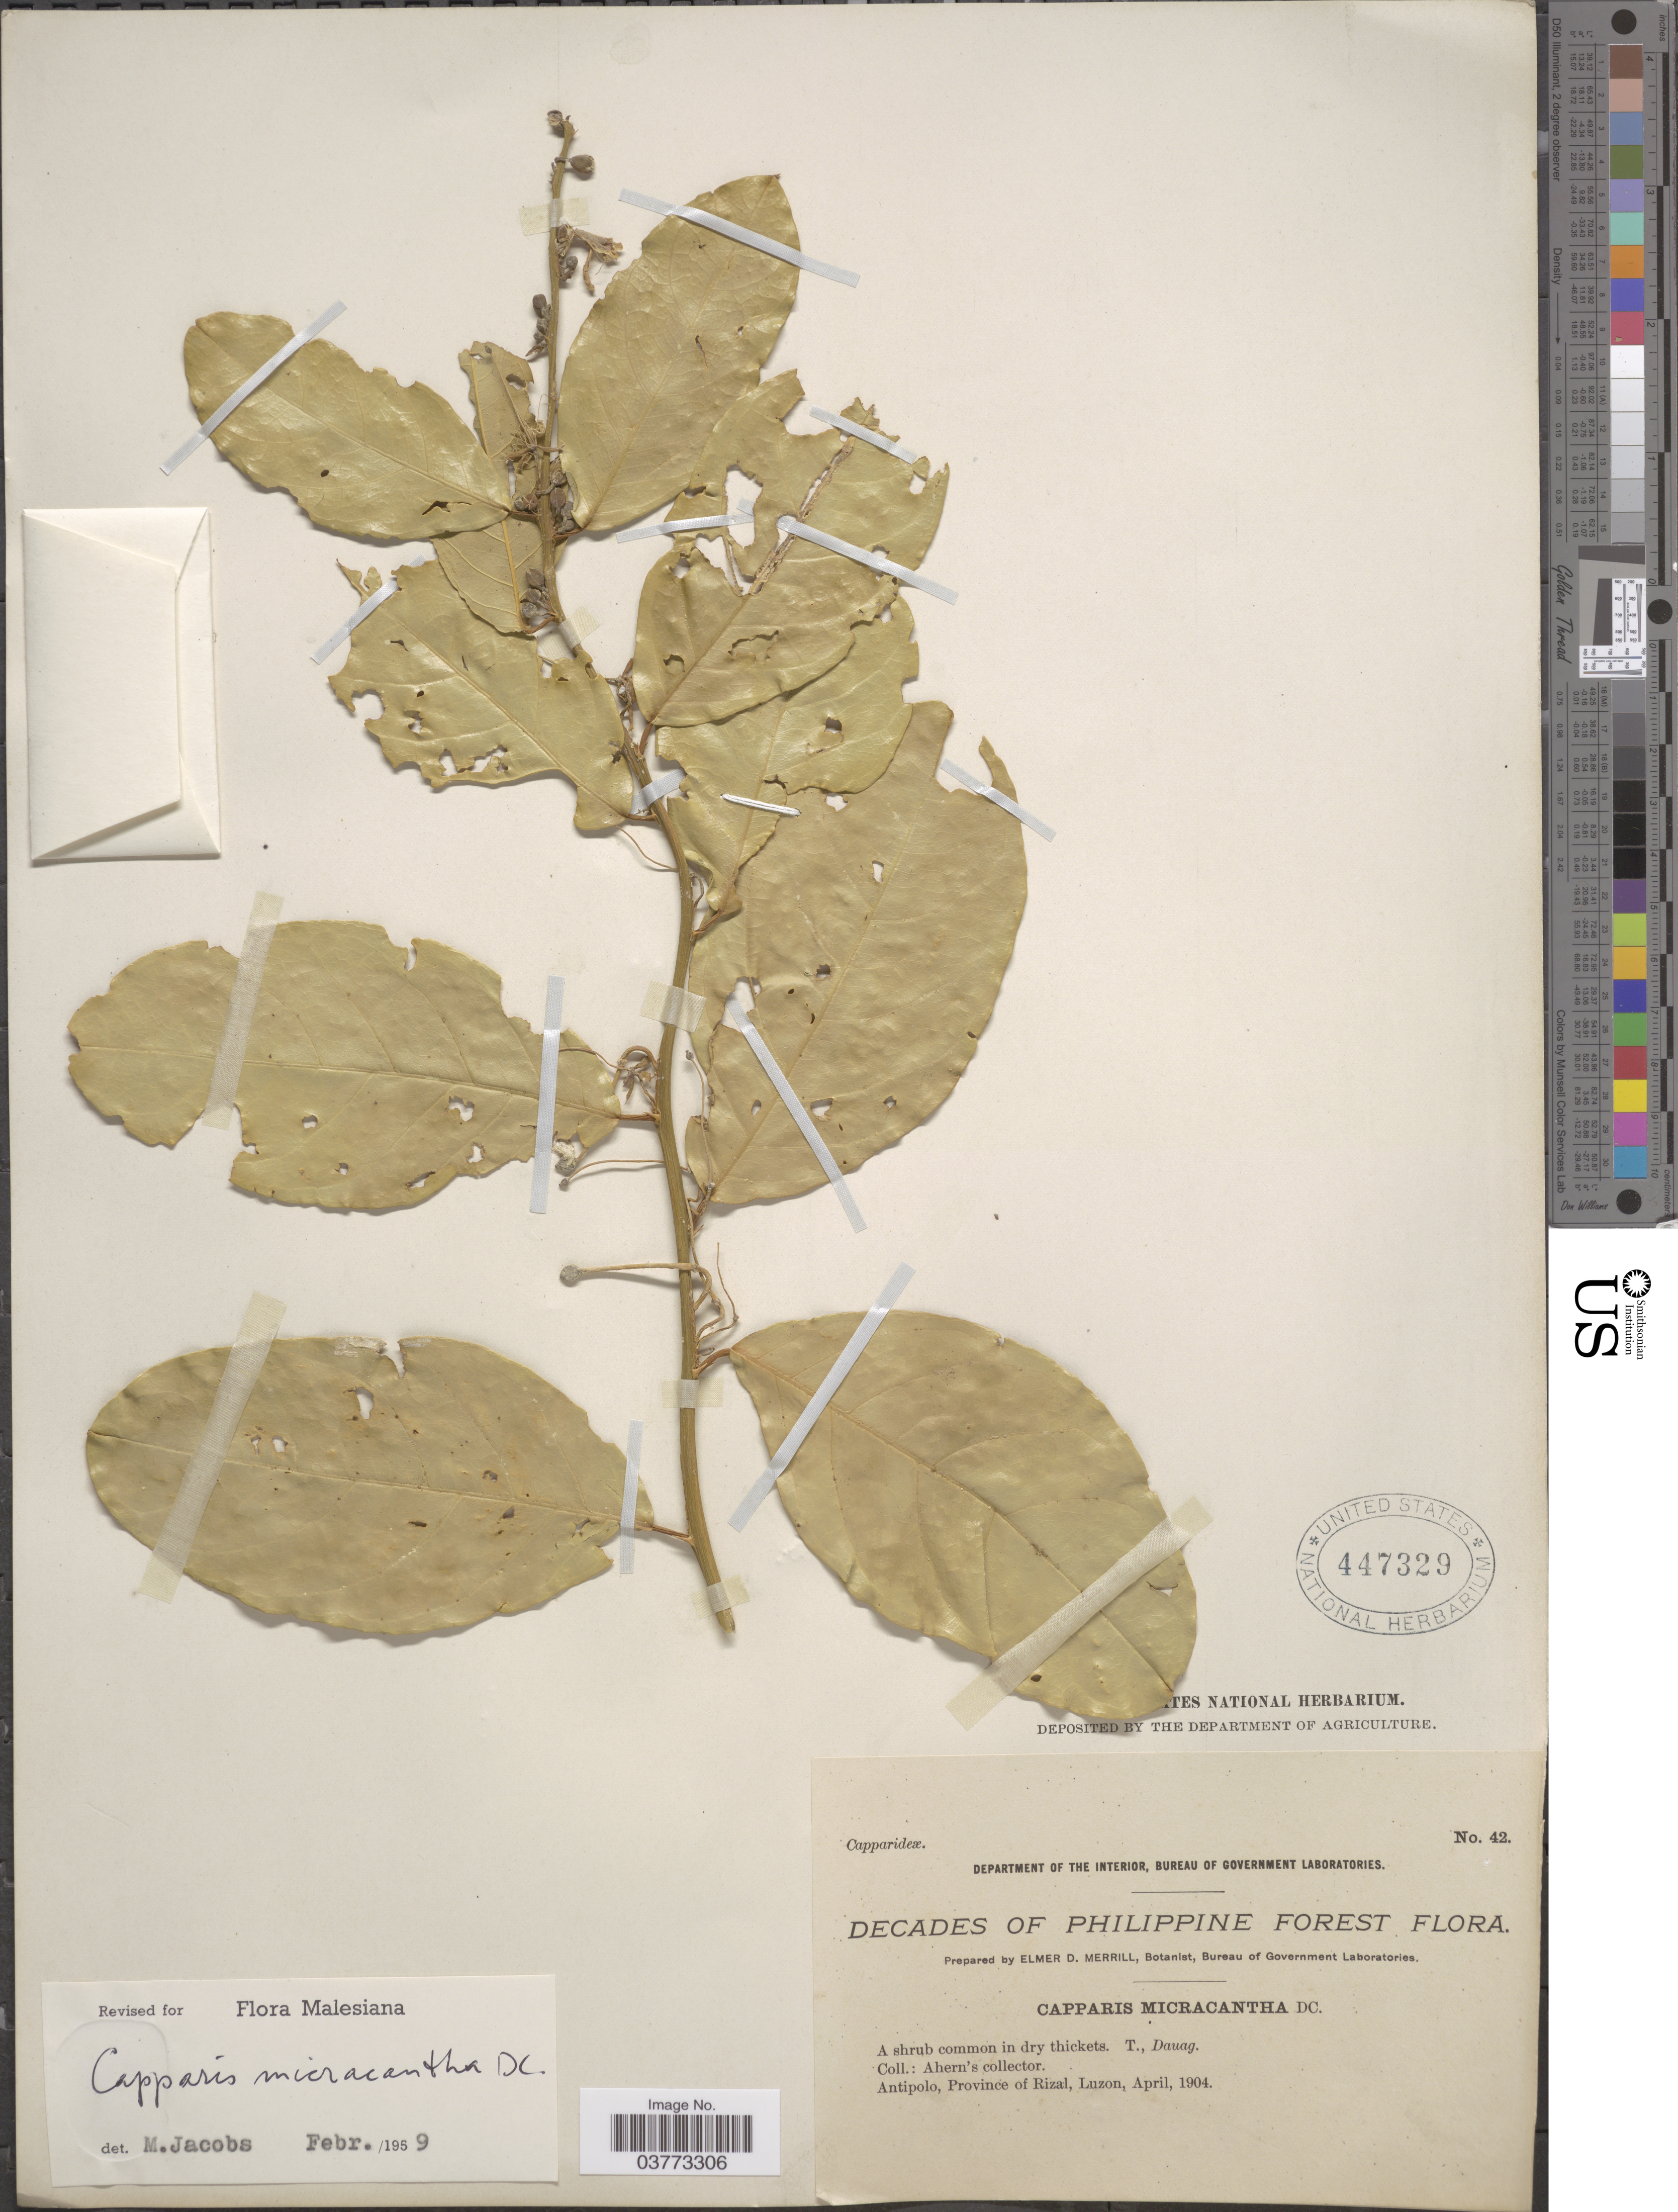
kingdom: Plantae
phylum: Tracheophyta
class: Magnoliopsida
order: Brassicales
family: Capparaceae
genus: Capparis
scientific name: Capparis micrantha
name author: A. Rich.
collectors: Ahern's collector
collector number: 42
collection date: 1904-04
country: Philippines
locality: Philippine Forest. Antipolo, Province of Rizal, Luzon.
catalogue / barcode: US 447329